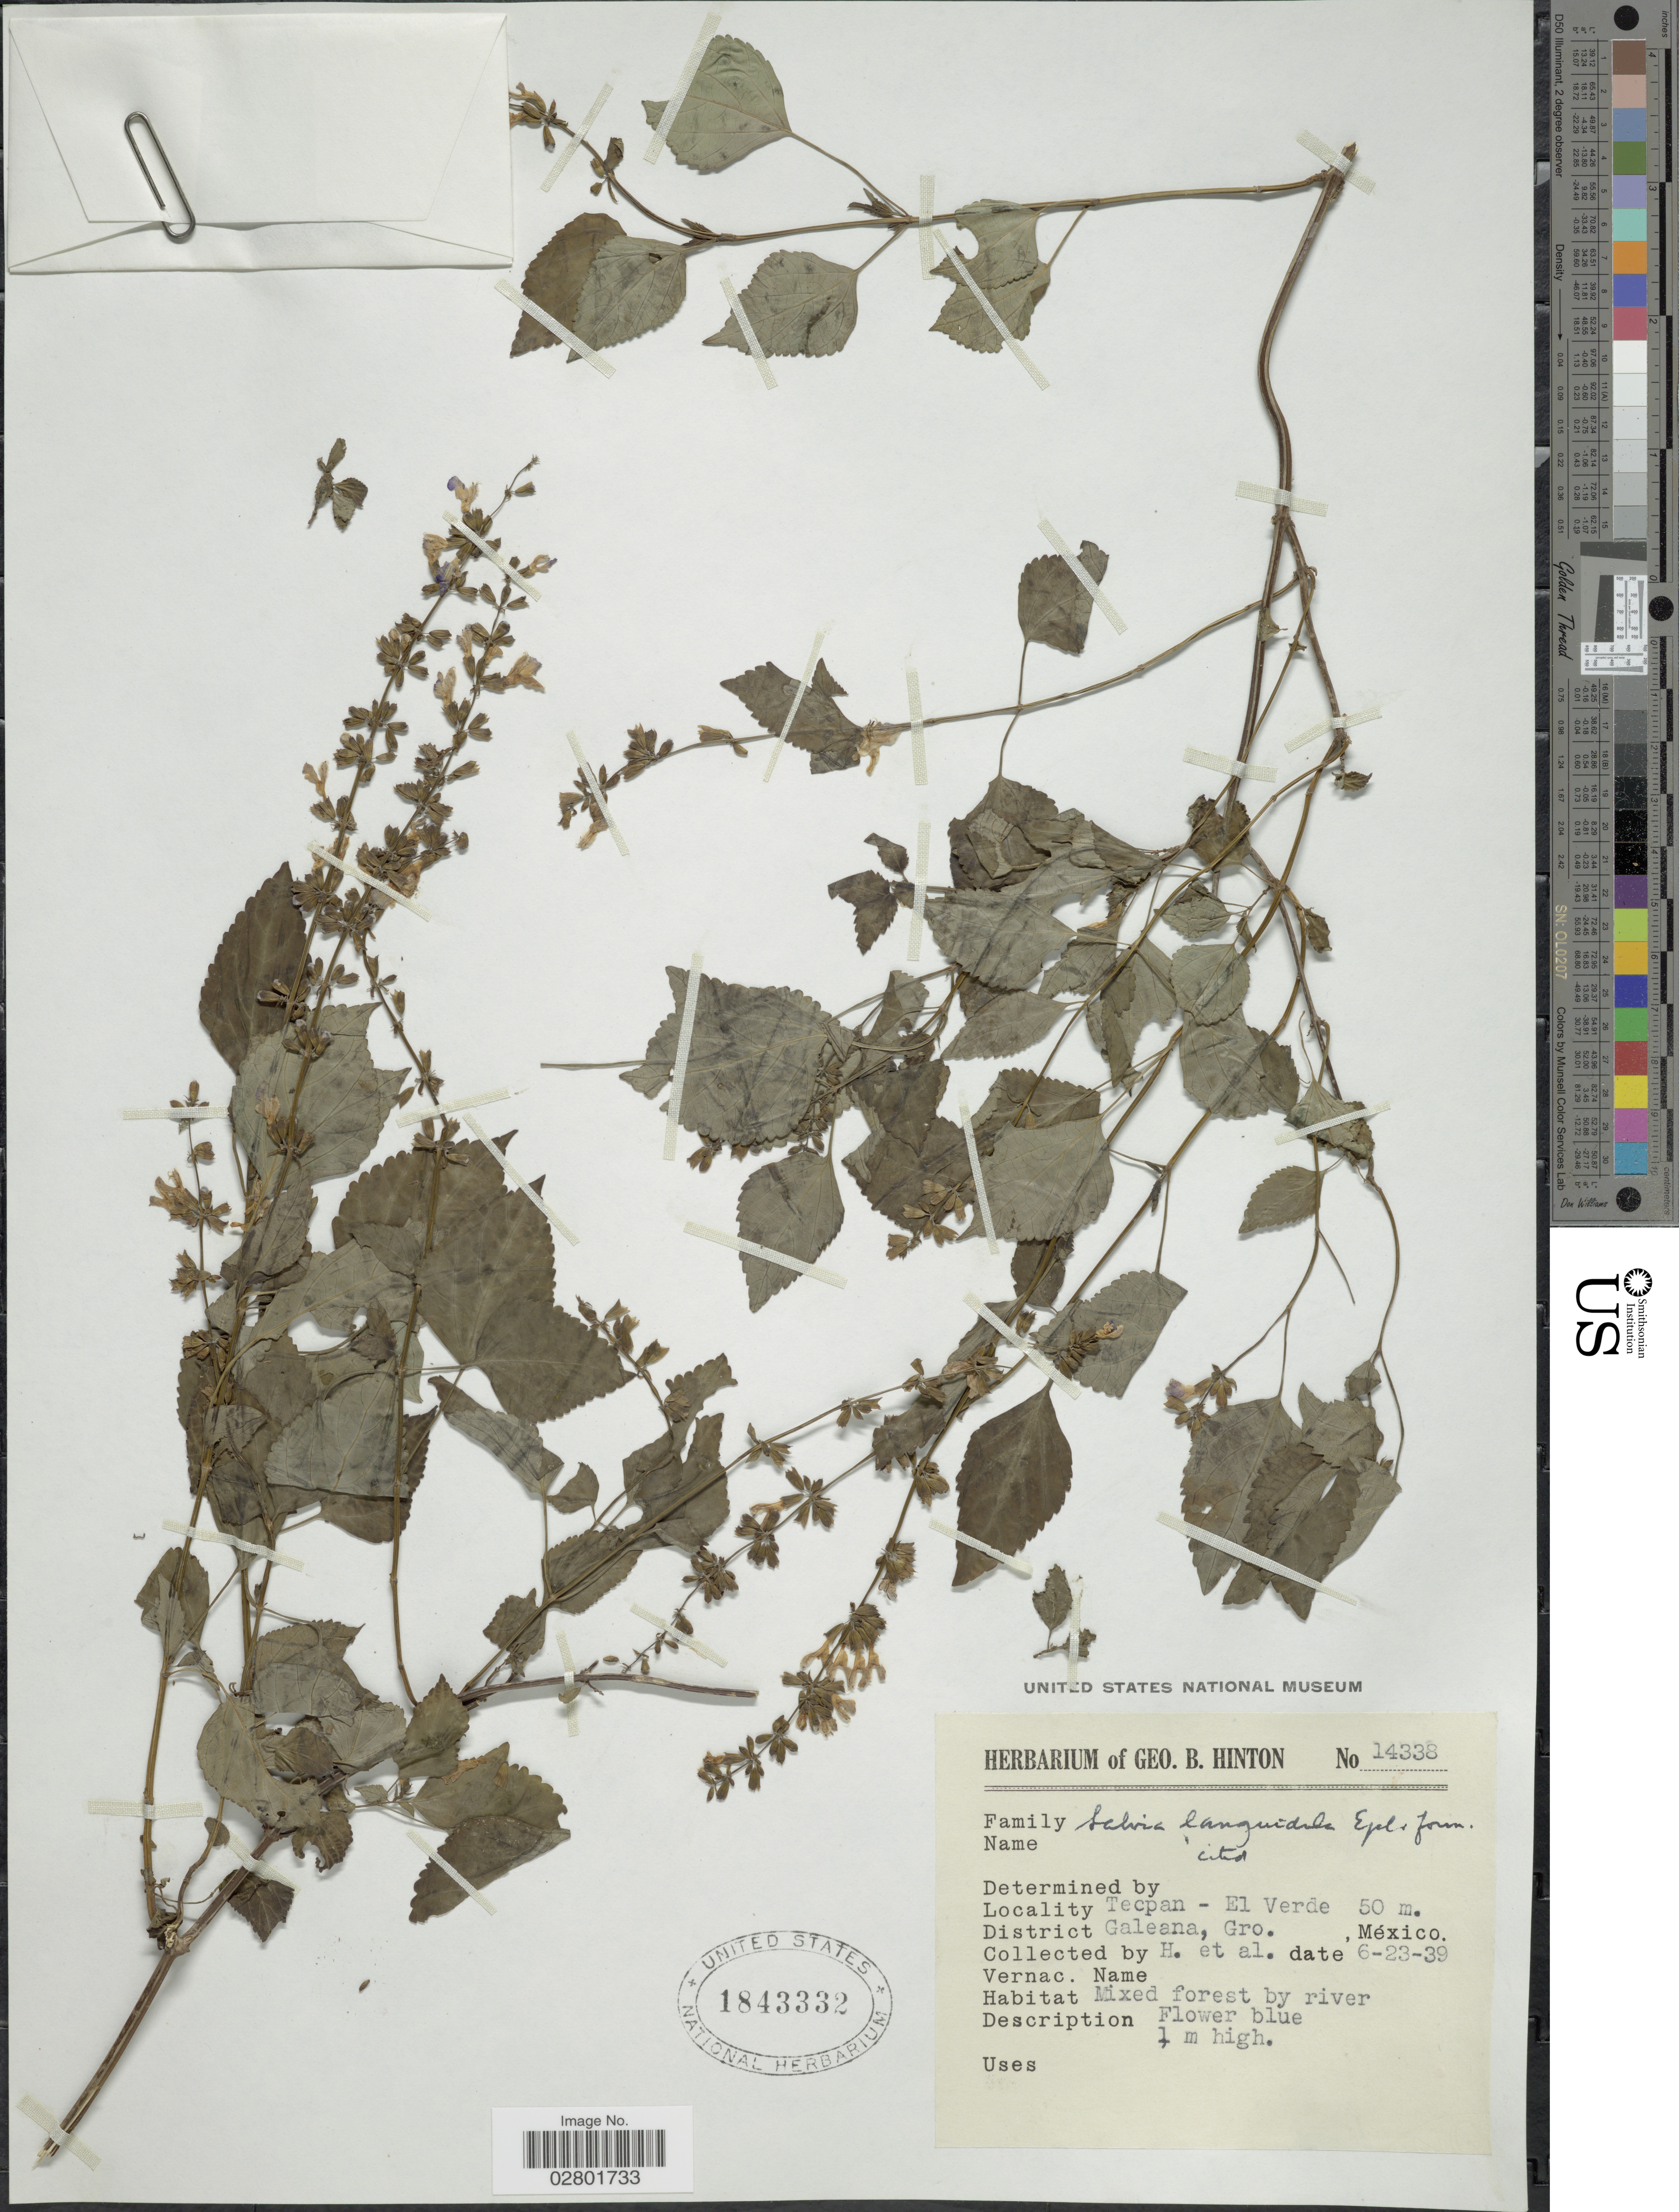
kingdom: Plantae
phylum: Tracheophyta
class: Magnoliopsida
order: Lamiales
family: Lamiaceae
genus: Salvia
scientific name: Salvia languidula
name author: Epling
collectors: G. B. Hinton & et al.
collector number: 14338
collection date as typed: Transcribed d/m/y: 23/6/39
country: Mexico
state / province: Guerrero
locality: Tecpan - El Verde, District Galeana.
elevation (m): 50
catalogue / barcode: US 1843332